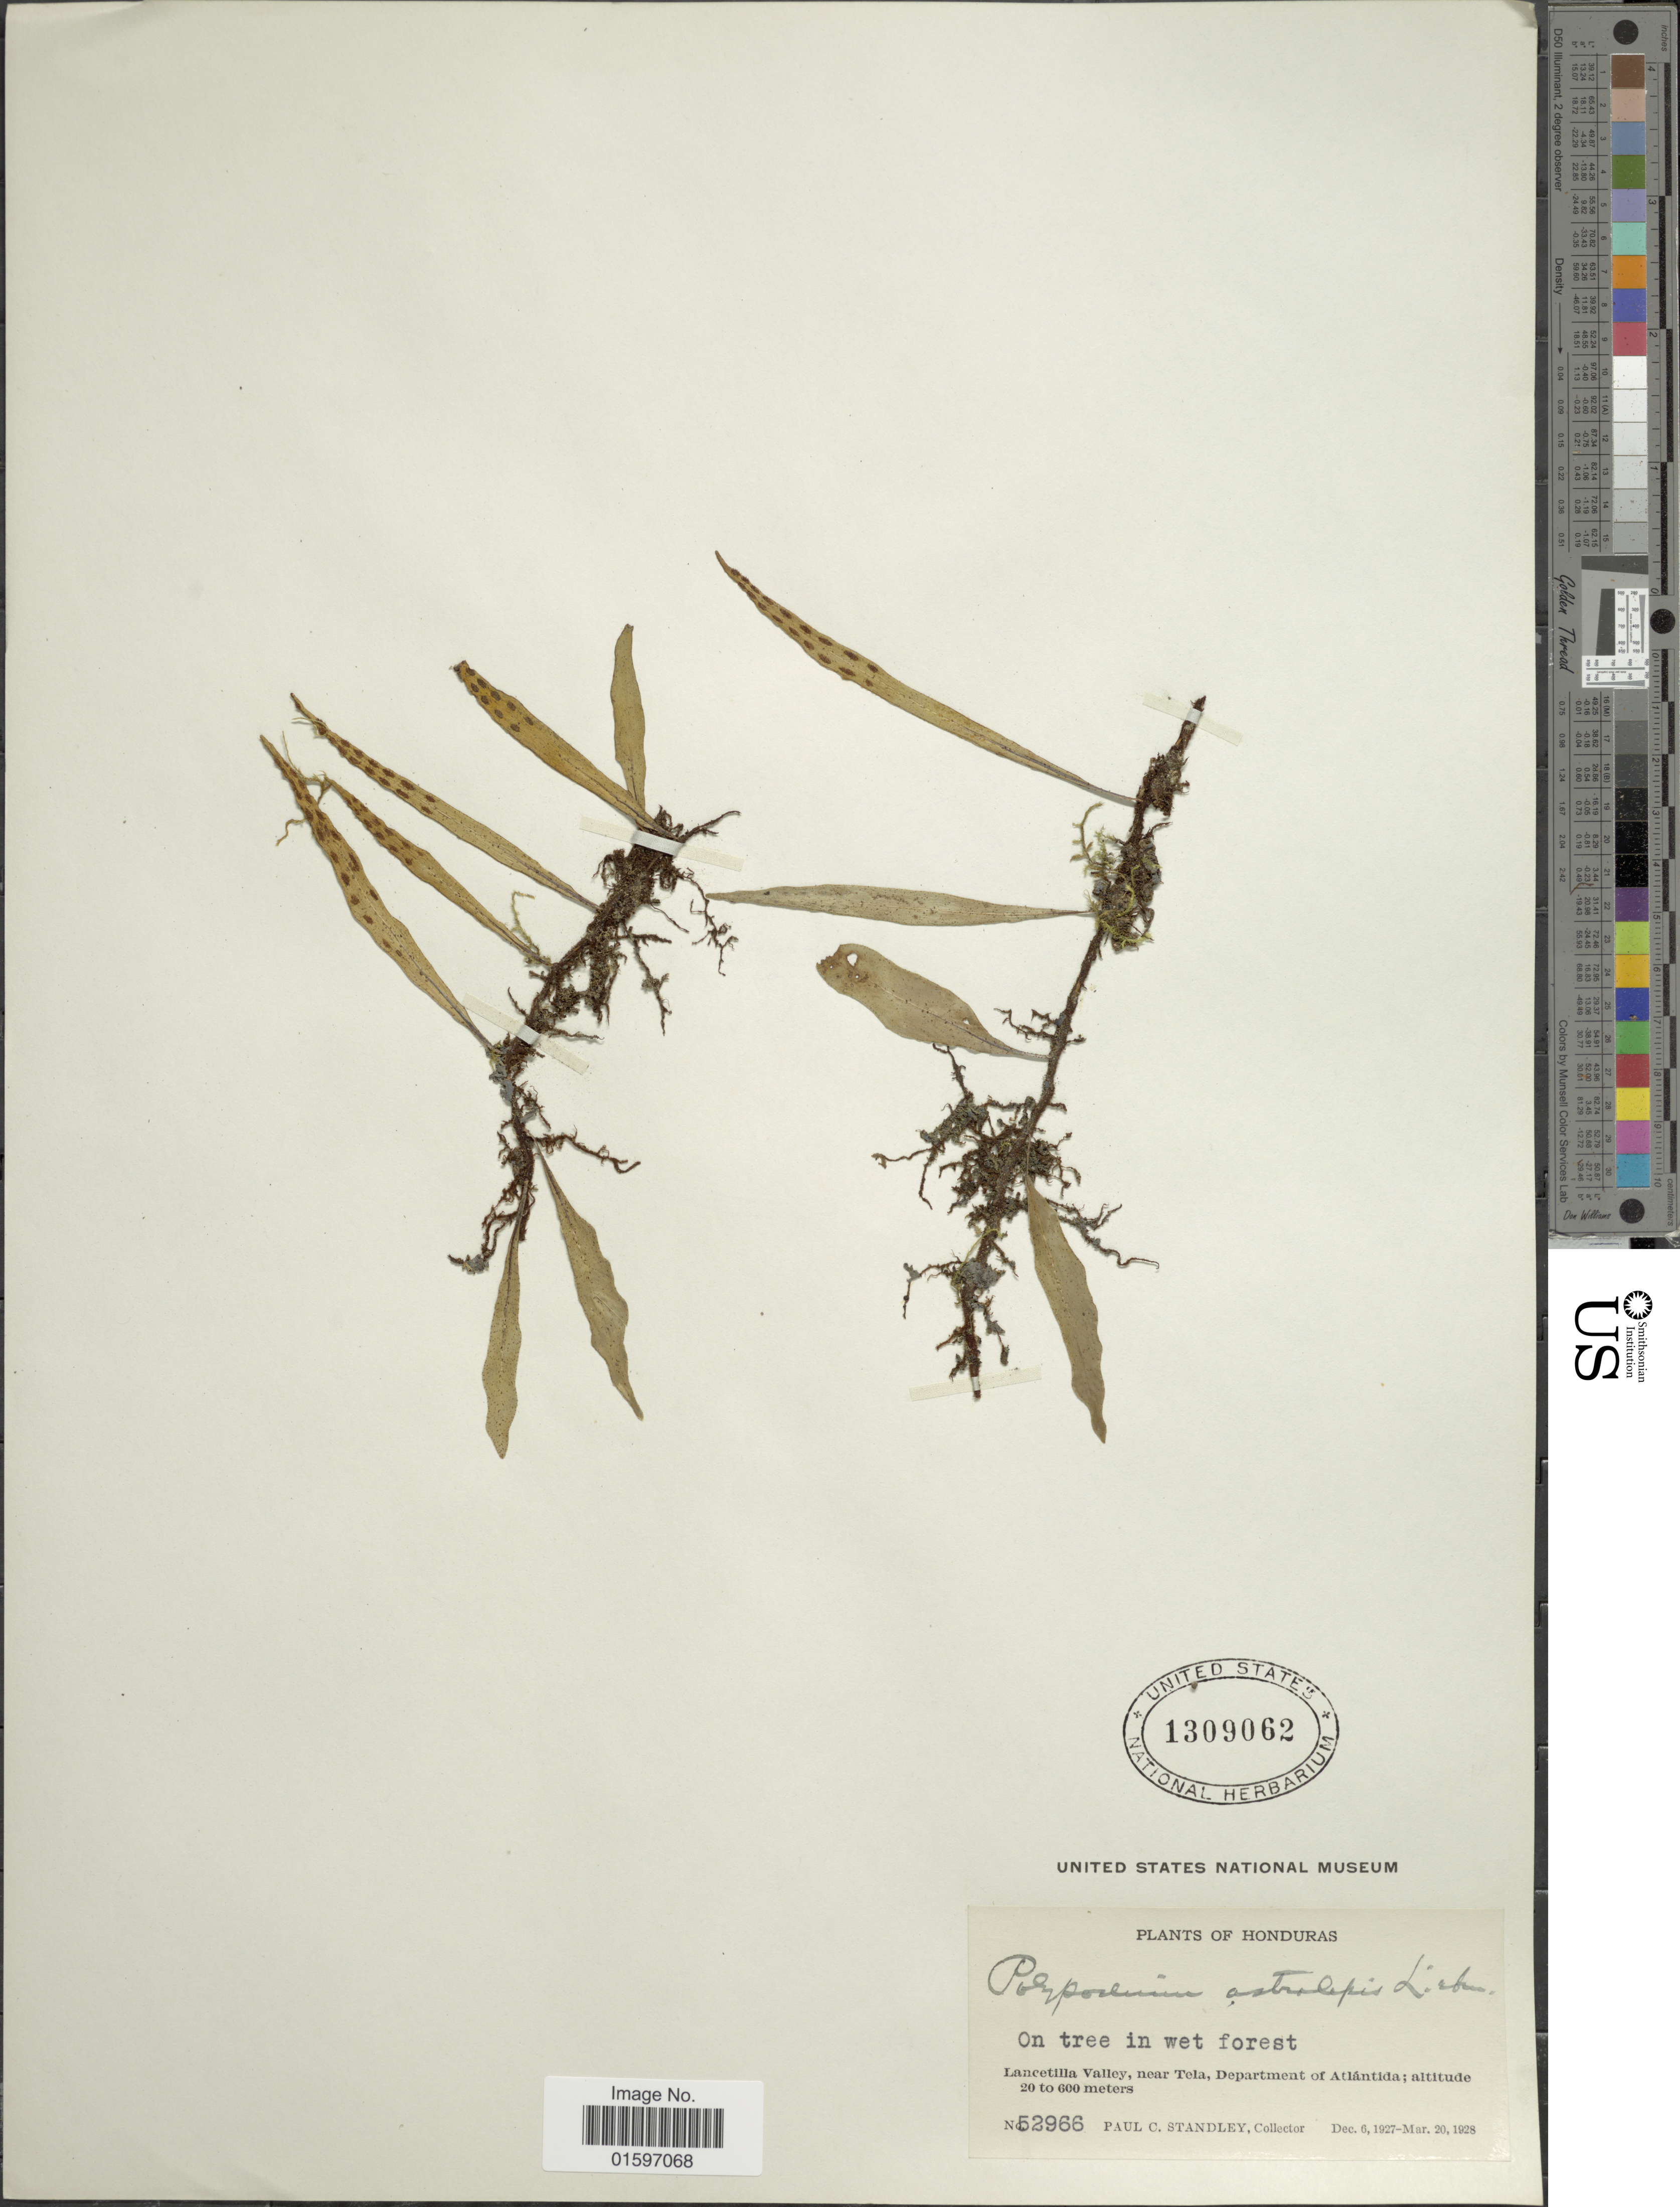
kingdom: Plantae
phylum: Tracheophyta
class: Polypodiopsida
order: Polypodiales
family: Polypodiaceae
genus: Pleopeltis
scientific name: Pleopeltis astrolepis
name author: (Liebm.) E. Fourn.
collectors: P. C. Standley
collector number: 52966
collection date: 1927-12-06/1928-03-20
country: Honduras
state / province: Atlántida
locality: Honduras, Lacetilla Valleym near Tela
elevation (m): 20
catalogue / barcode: US 1309062